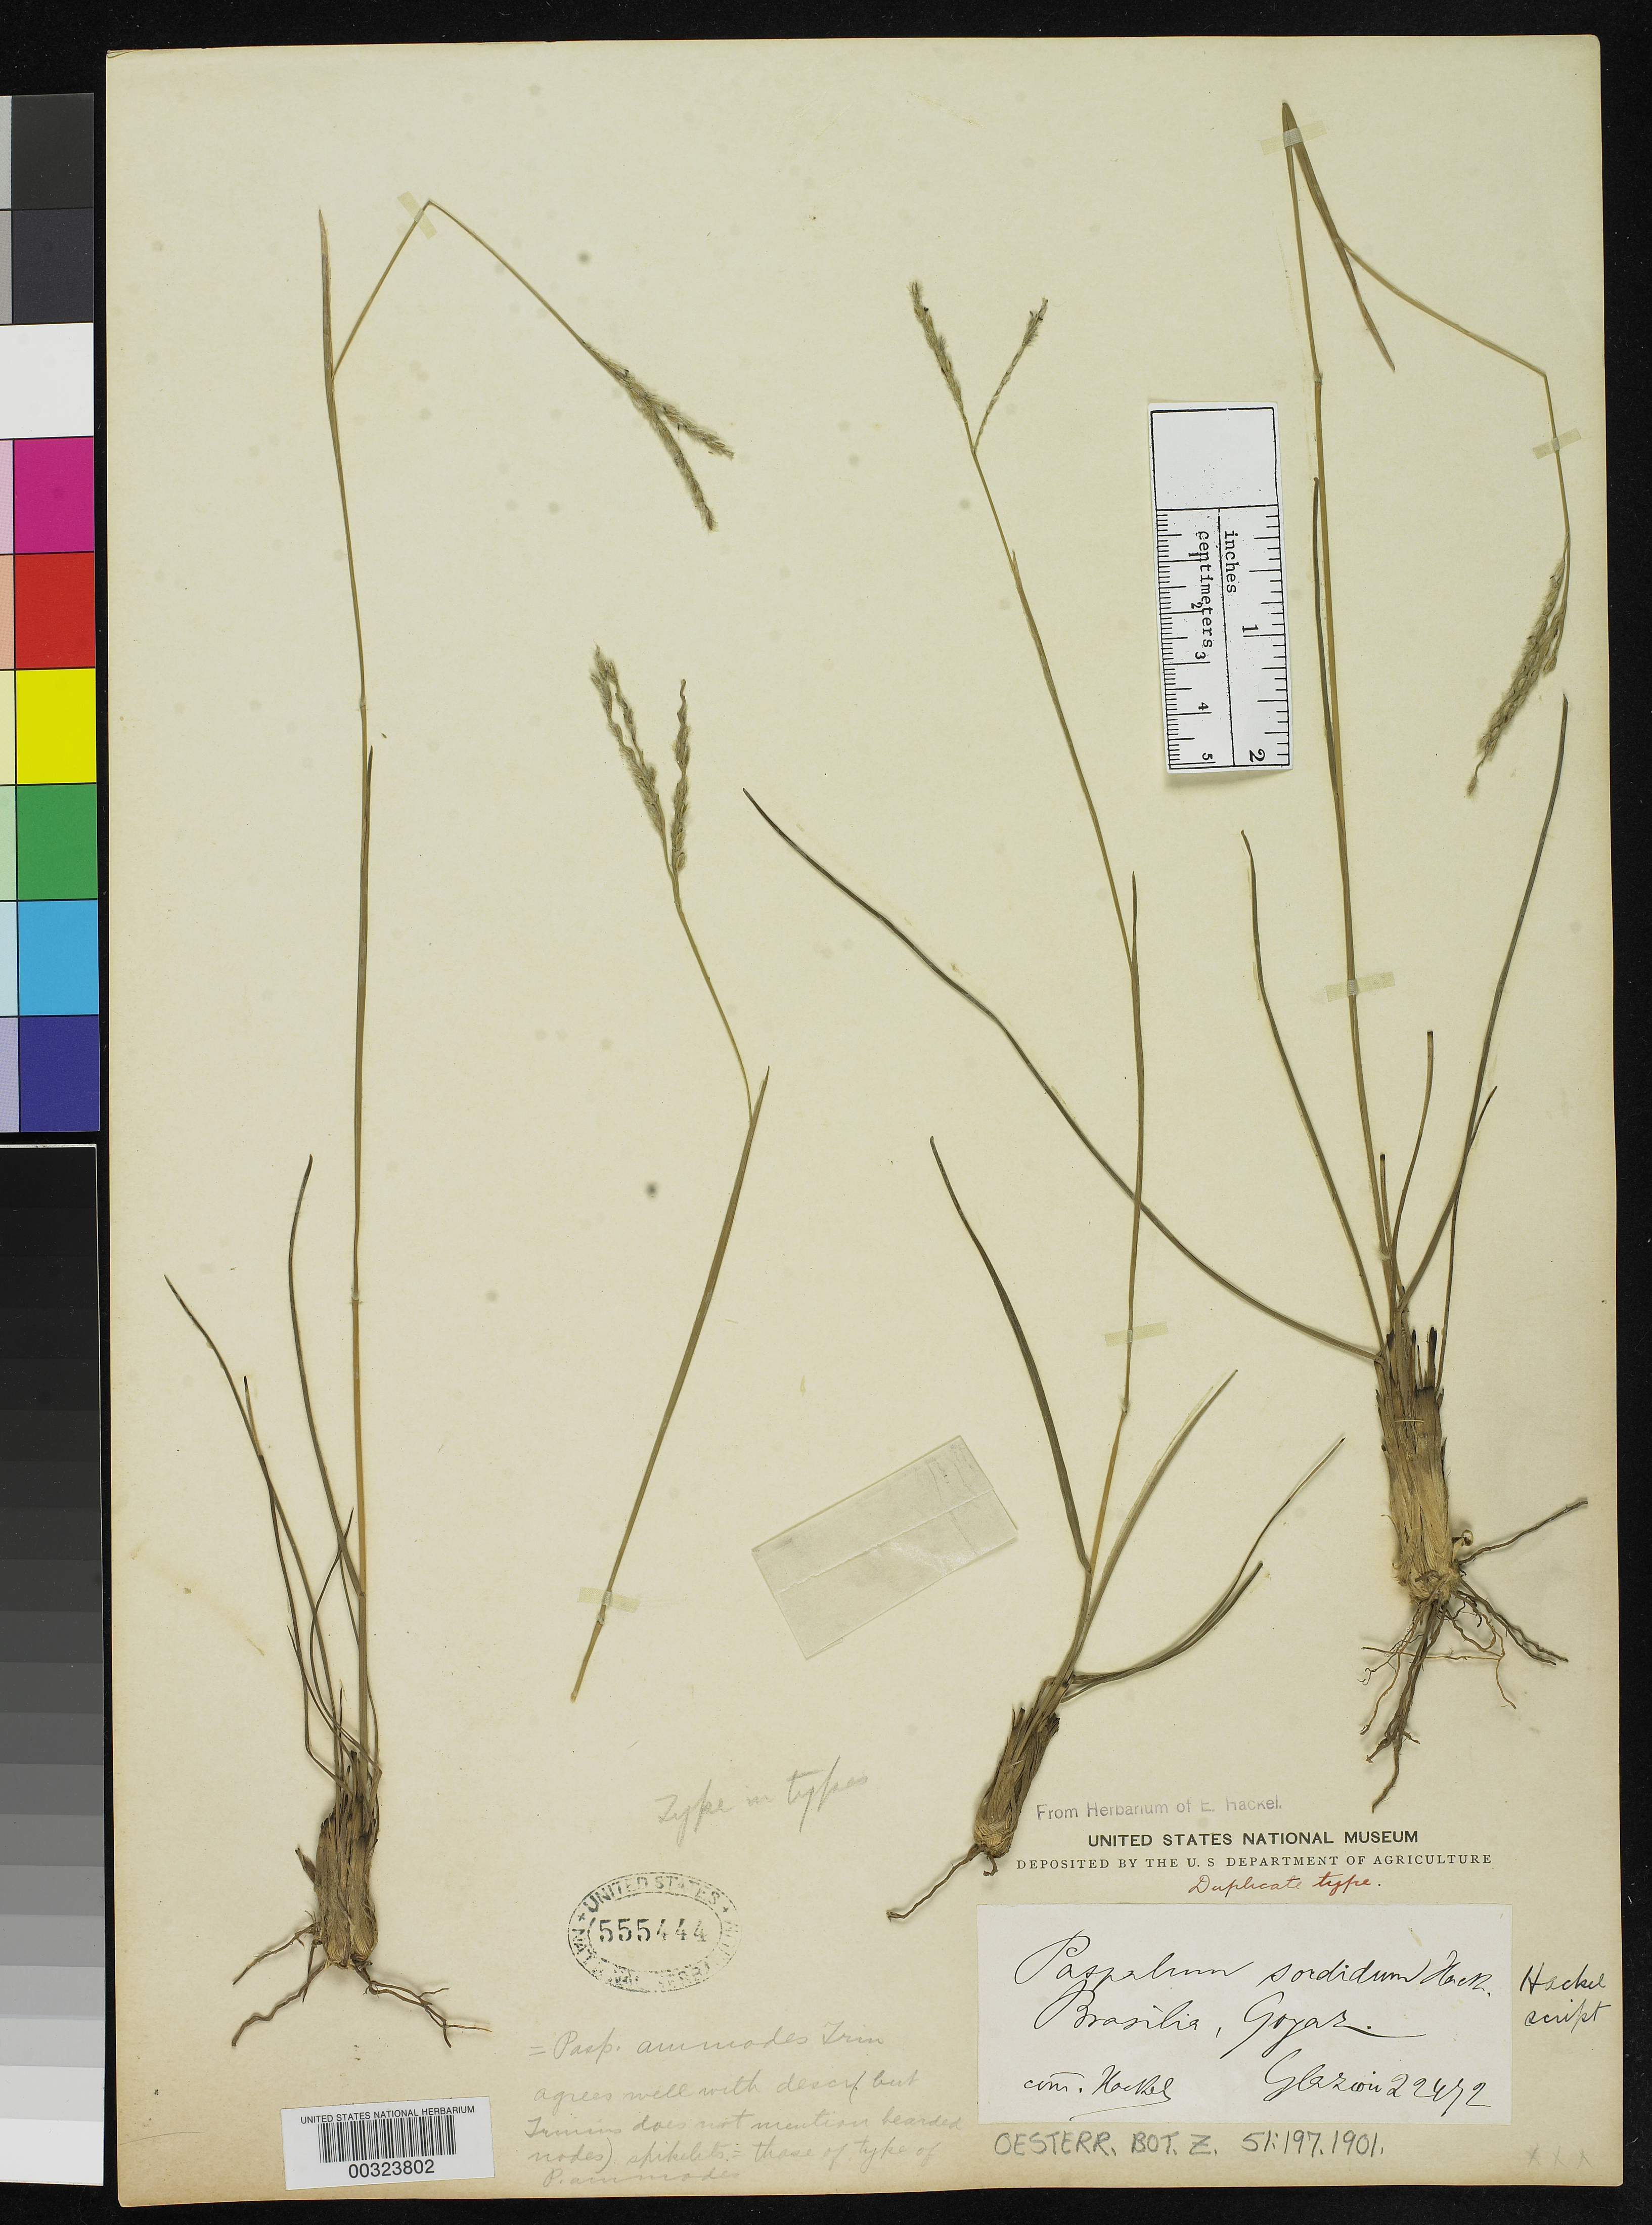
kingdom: Plantae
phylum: Tracheophyta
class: Liliopsida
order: Poales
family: Poaceae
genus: Paspalum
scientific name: Paspalum sordidum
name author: Hack.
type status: Isosyntype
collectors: A. F. M. Glaziou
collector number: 22472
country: Brazil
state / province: Goiás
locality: Inter Porto Imperial et Lunie, ad flum Tocantins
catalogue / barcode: US 555444